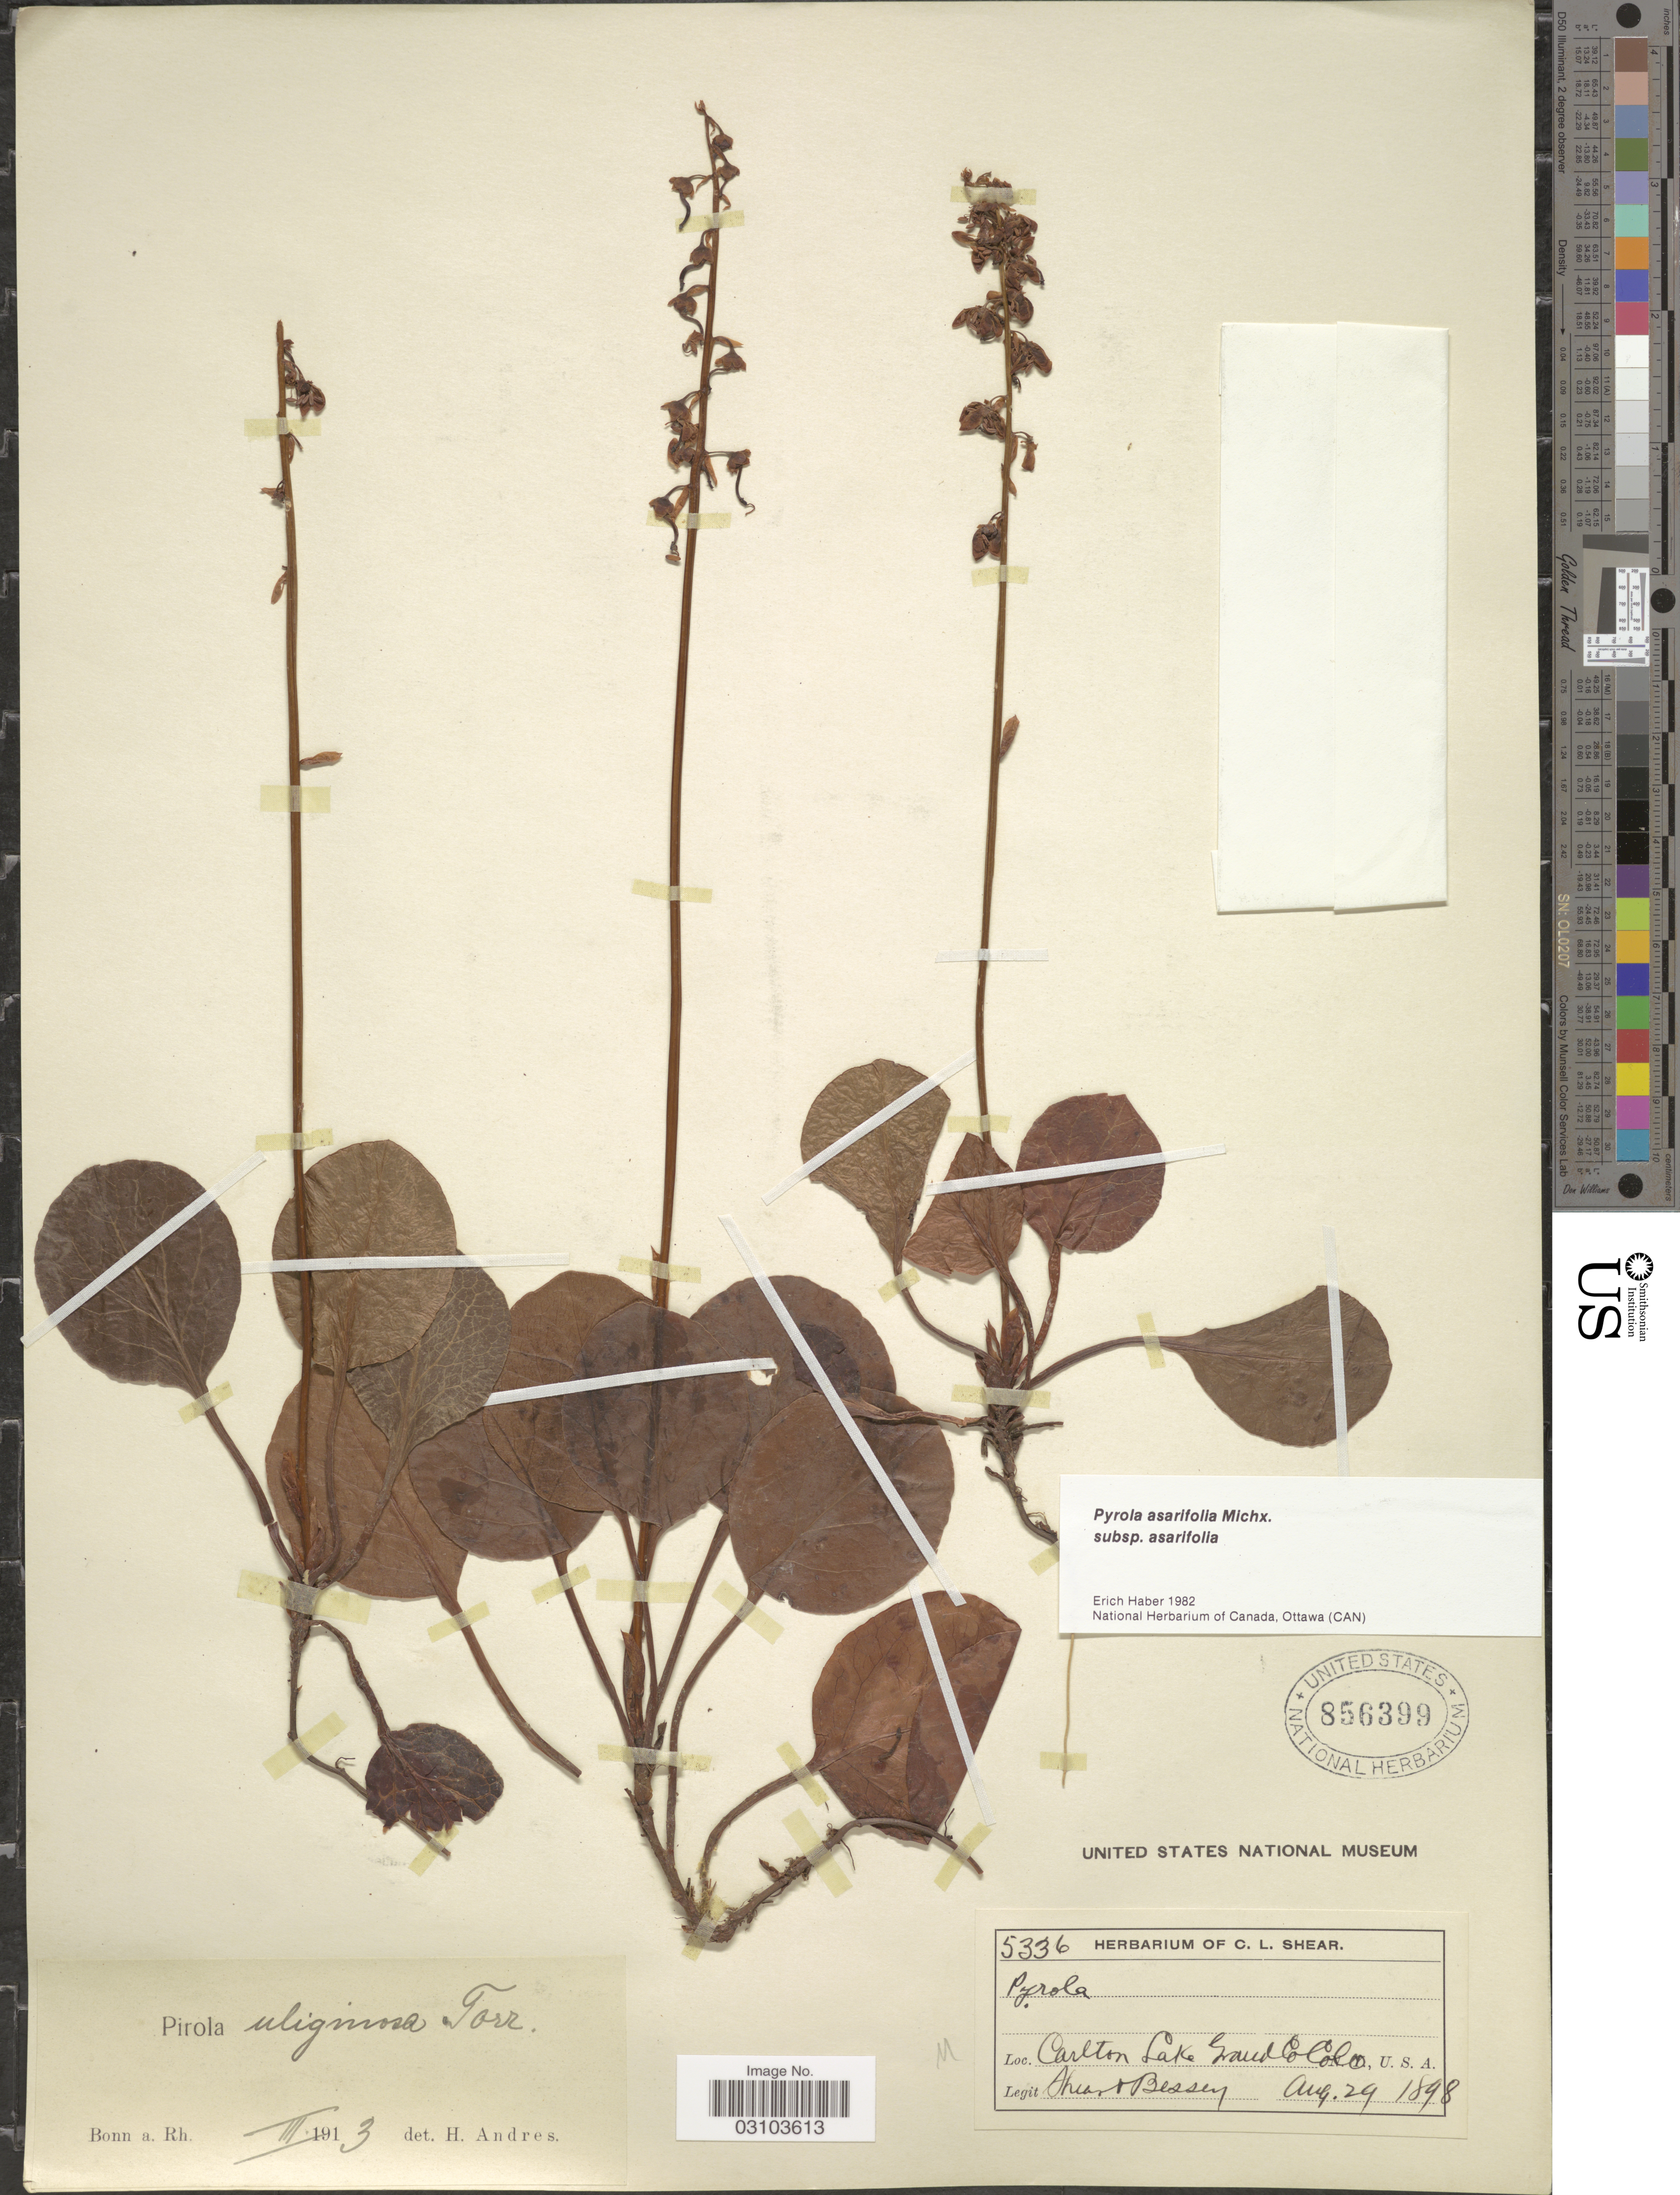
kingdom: Plantae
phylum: Tracheophyta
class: Magnoliopsida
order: Ericales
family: Ericaceae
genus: Pyrola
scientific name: Pyrola asarifolia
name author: Michx.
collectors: -- Shear & -. Bessey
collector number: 5336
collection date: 1898-08-29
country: United States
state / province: Colorado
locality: Carlton Lake Grand Co.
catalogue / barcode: US 856399